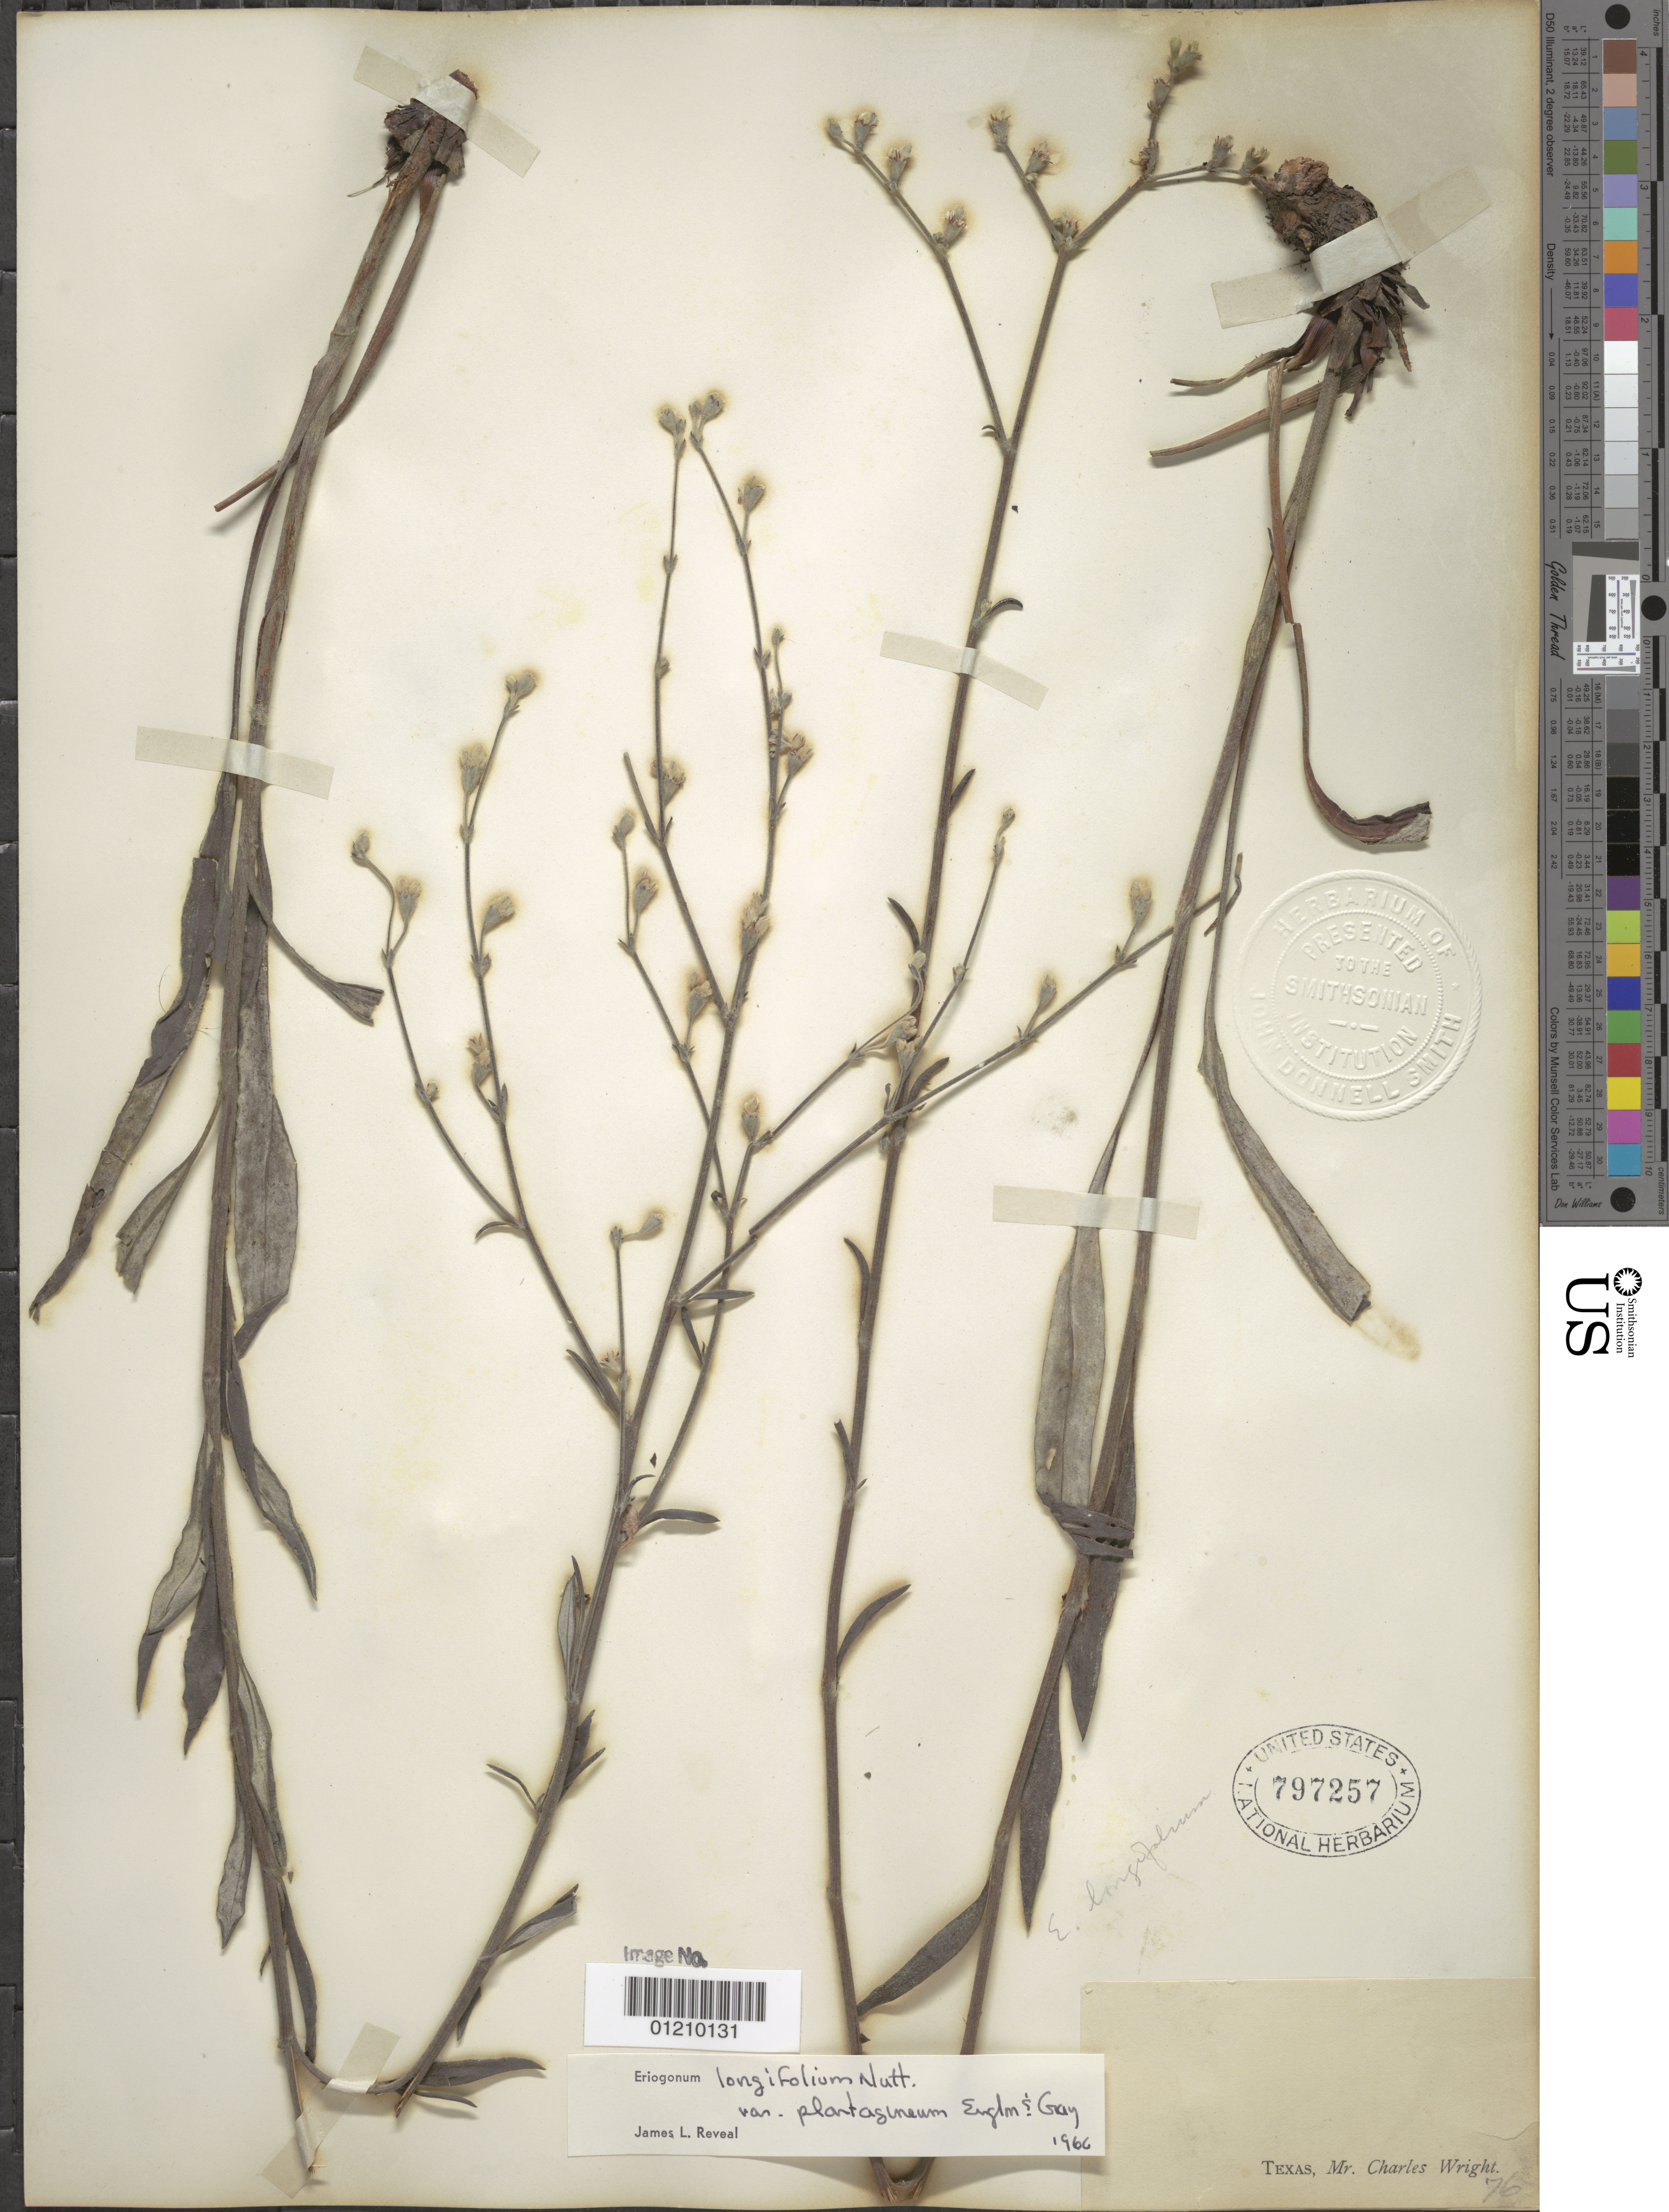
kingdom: Plantae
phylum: Tracheophyta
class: Magnoliopsida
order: Caryophyllales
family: Polygonaceae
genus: Eriogonum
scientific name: Eriogonum longifolium var. plantagineum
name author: Engelm. & A. Gray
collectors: C. Wright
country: United States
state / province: Texas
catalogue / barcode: US 797257